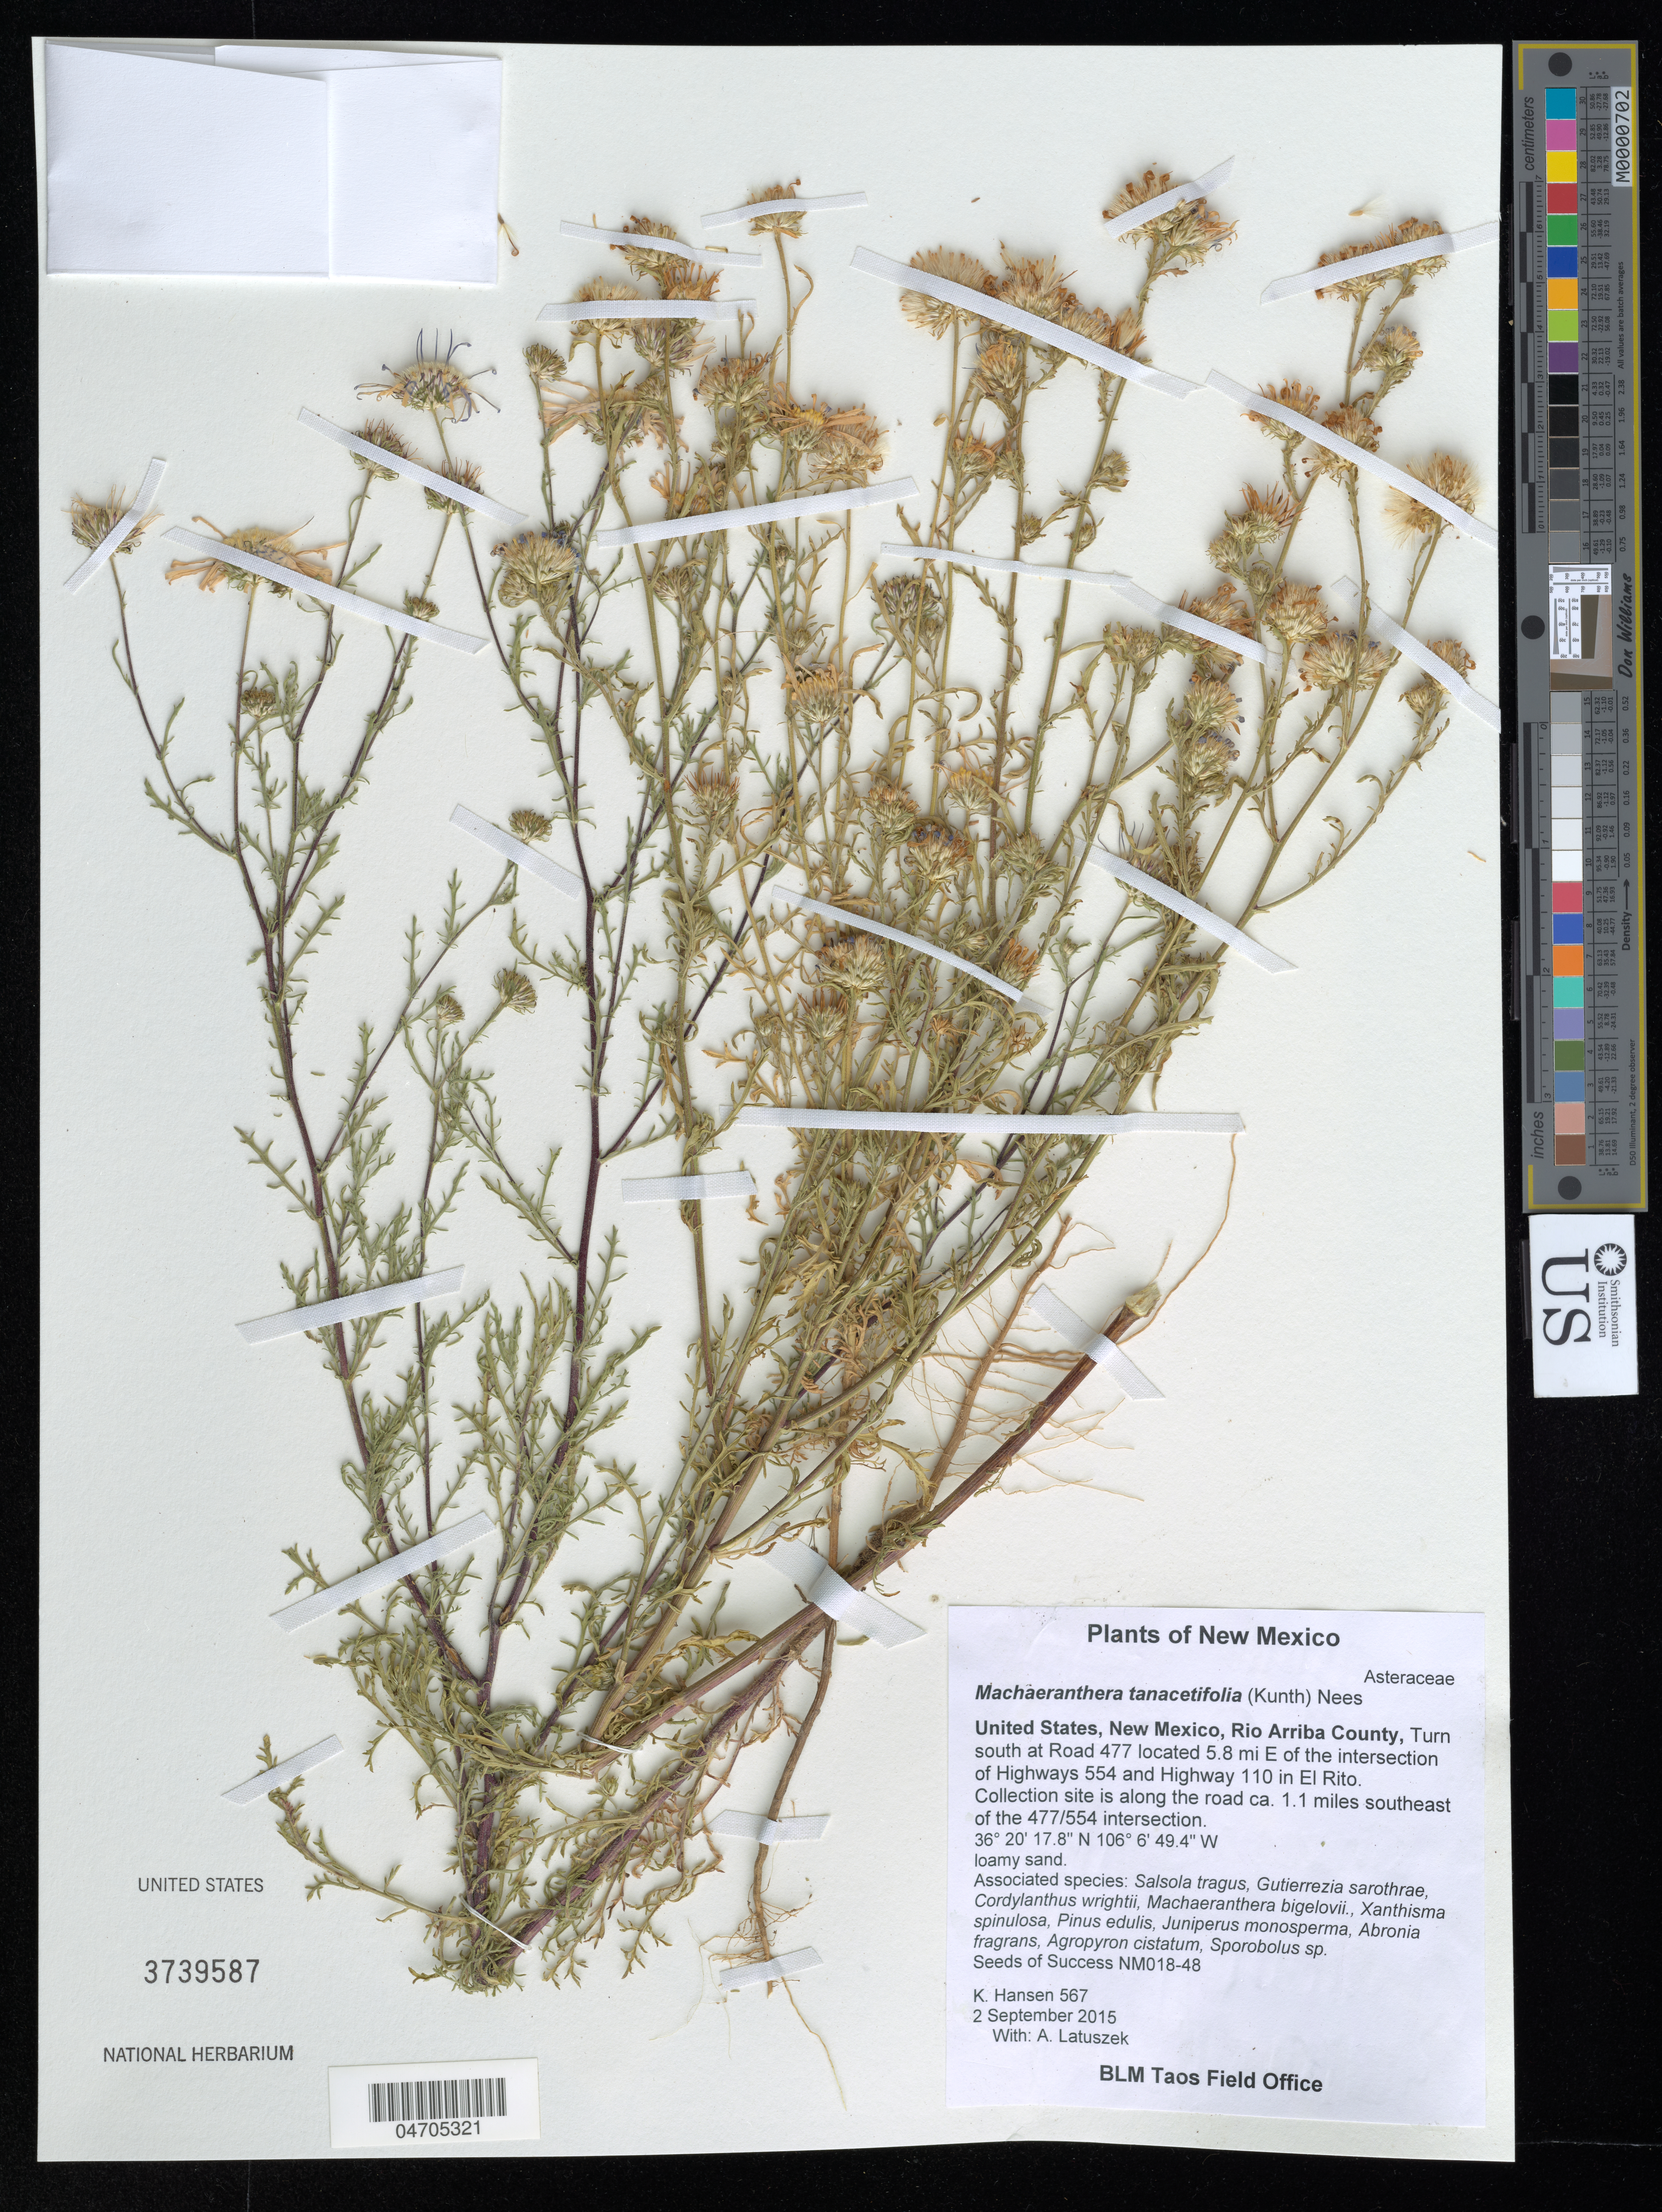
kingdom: Plantae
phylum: Tracheophyta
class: Magnoliopsida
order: Asterales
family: Asteraceae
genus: Machaeranthera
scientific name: Machaeranthera tanacetifolia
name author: (Kunth) Nees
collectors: K. Hansen & A. Latuszek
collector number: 567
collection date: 2015-09-02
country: United States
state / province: New Mexico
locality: Rio Arriba County, Turn south at Road 477 located 5.8 mi E of the intersection of Highways 554 and Highway 110 in El Rito. Collection site is along the road ca. 1.1 miles southeast of the 477/554 intersection.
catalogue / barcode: US 3739587